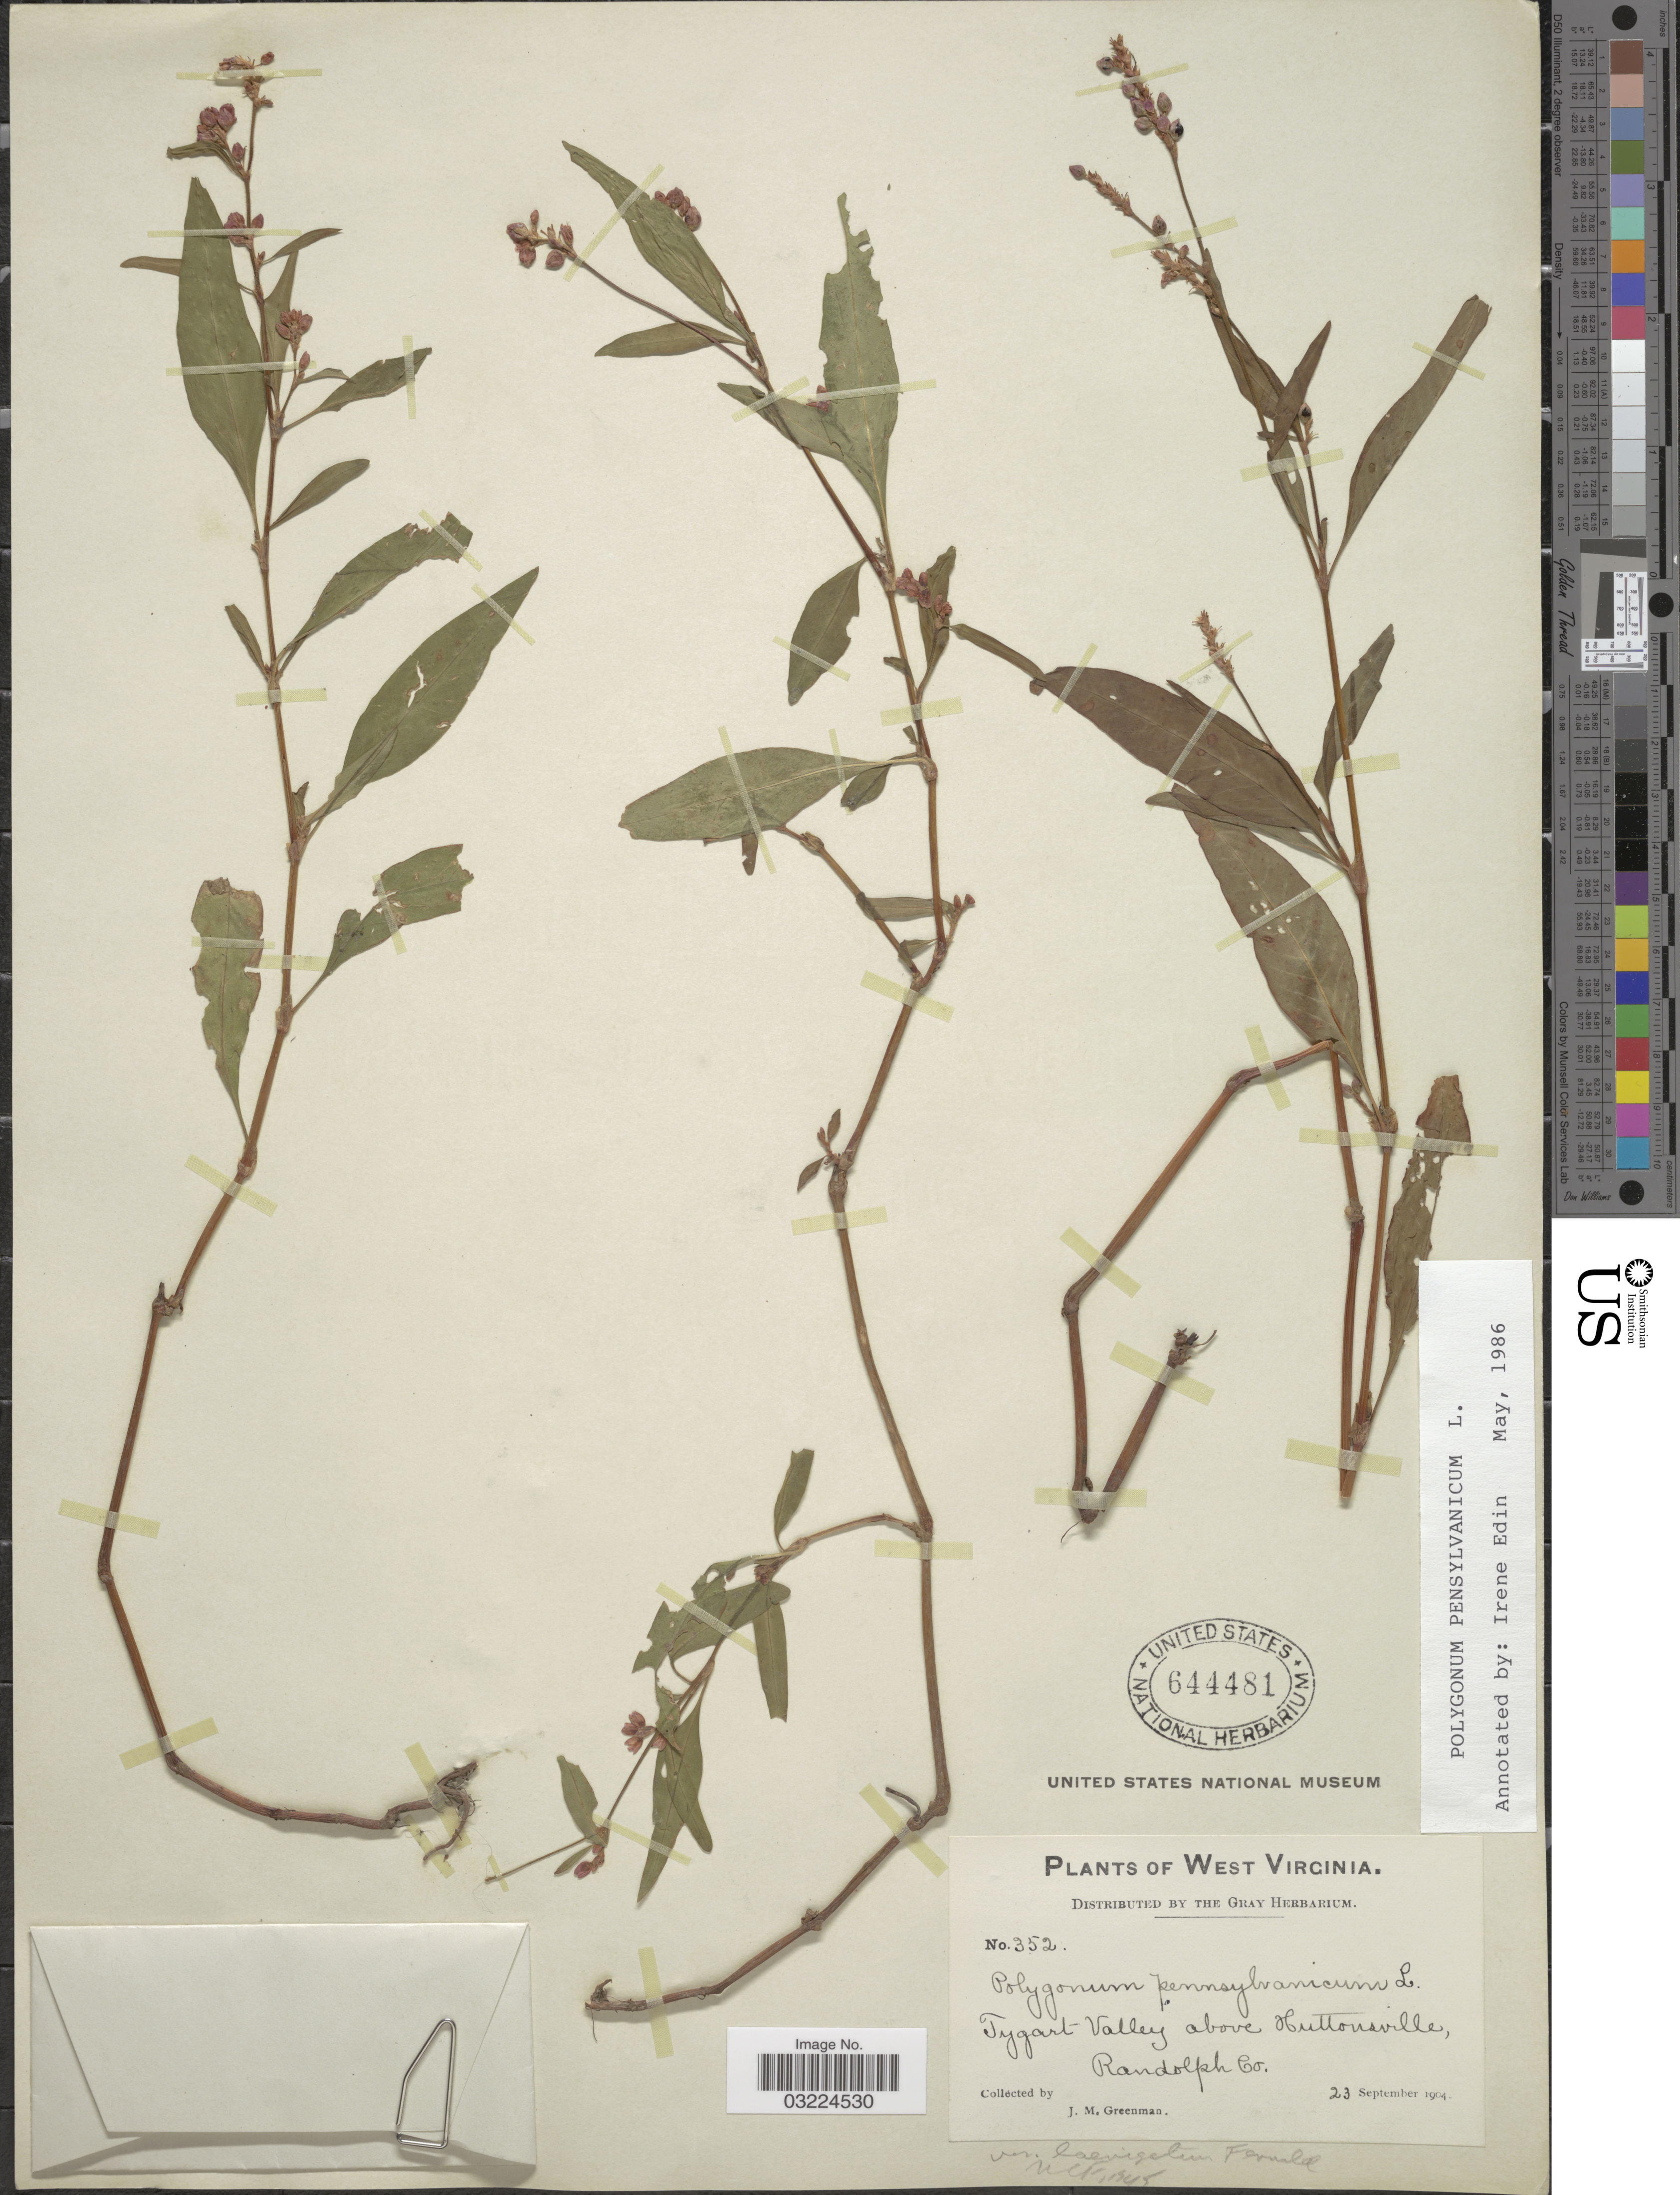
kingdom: Plantae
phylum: Tracheophyta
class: Magnoliopsida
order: Caryophyllales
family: Polygonaceae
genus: Persicaria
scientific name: Persicaria pensylvanica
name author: (L.) M. Gómez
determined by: Atha, D. E.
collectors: J. M. Greenman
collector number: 352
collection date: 1904-09-23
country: United States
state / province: West Virginia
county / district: Randolph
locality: Tygart-Valley above Huttonsville, Randolph Co.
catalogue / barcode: US 644481